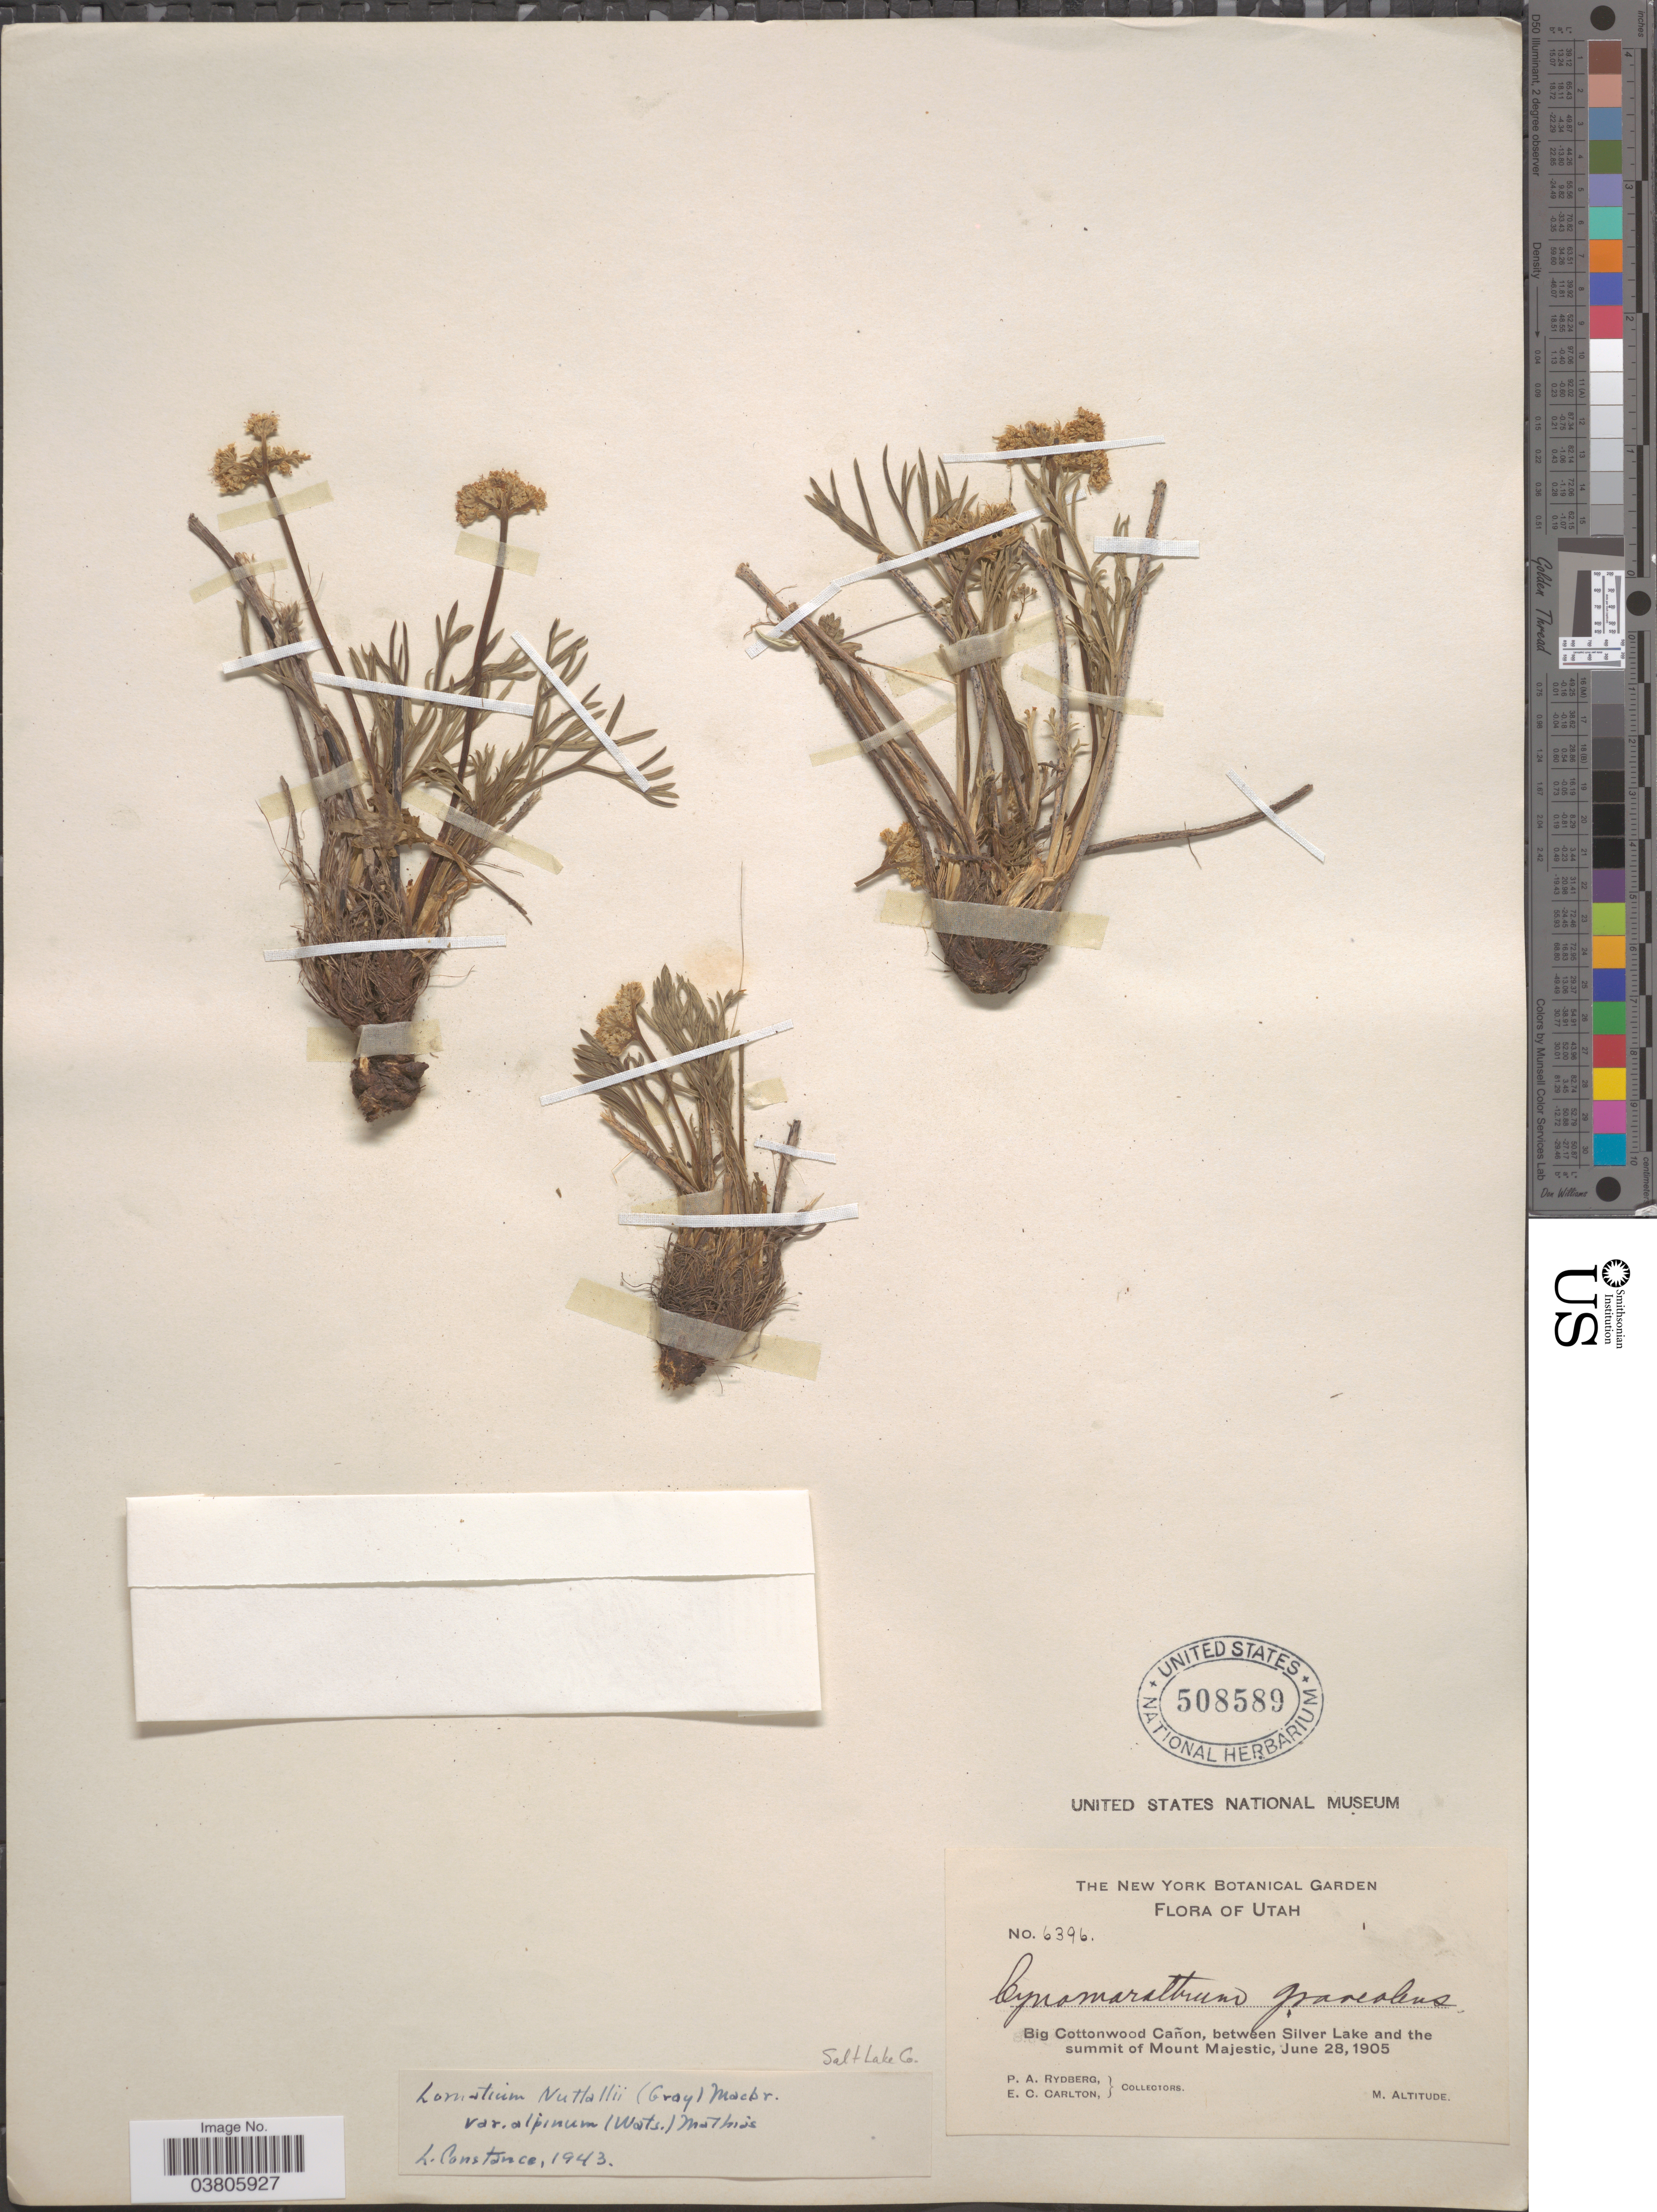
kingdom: Plantae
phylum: Tracheophyta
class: Magnoliopsida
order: Apiales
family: Apiaceae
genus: Lomatium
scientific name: Lomatium nuttallii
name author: (A. Gray) J.F. Macbr.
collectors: P. A. Rydberg & E. Carlton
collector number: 6396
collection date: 1905-06-28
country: United States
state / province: Utah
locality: Salt Lake Co. Big Cottonwood Cañon, between Silver Lake and the summit of Mount Majestic.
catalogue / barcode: US 508589